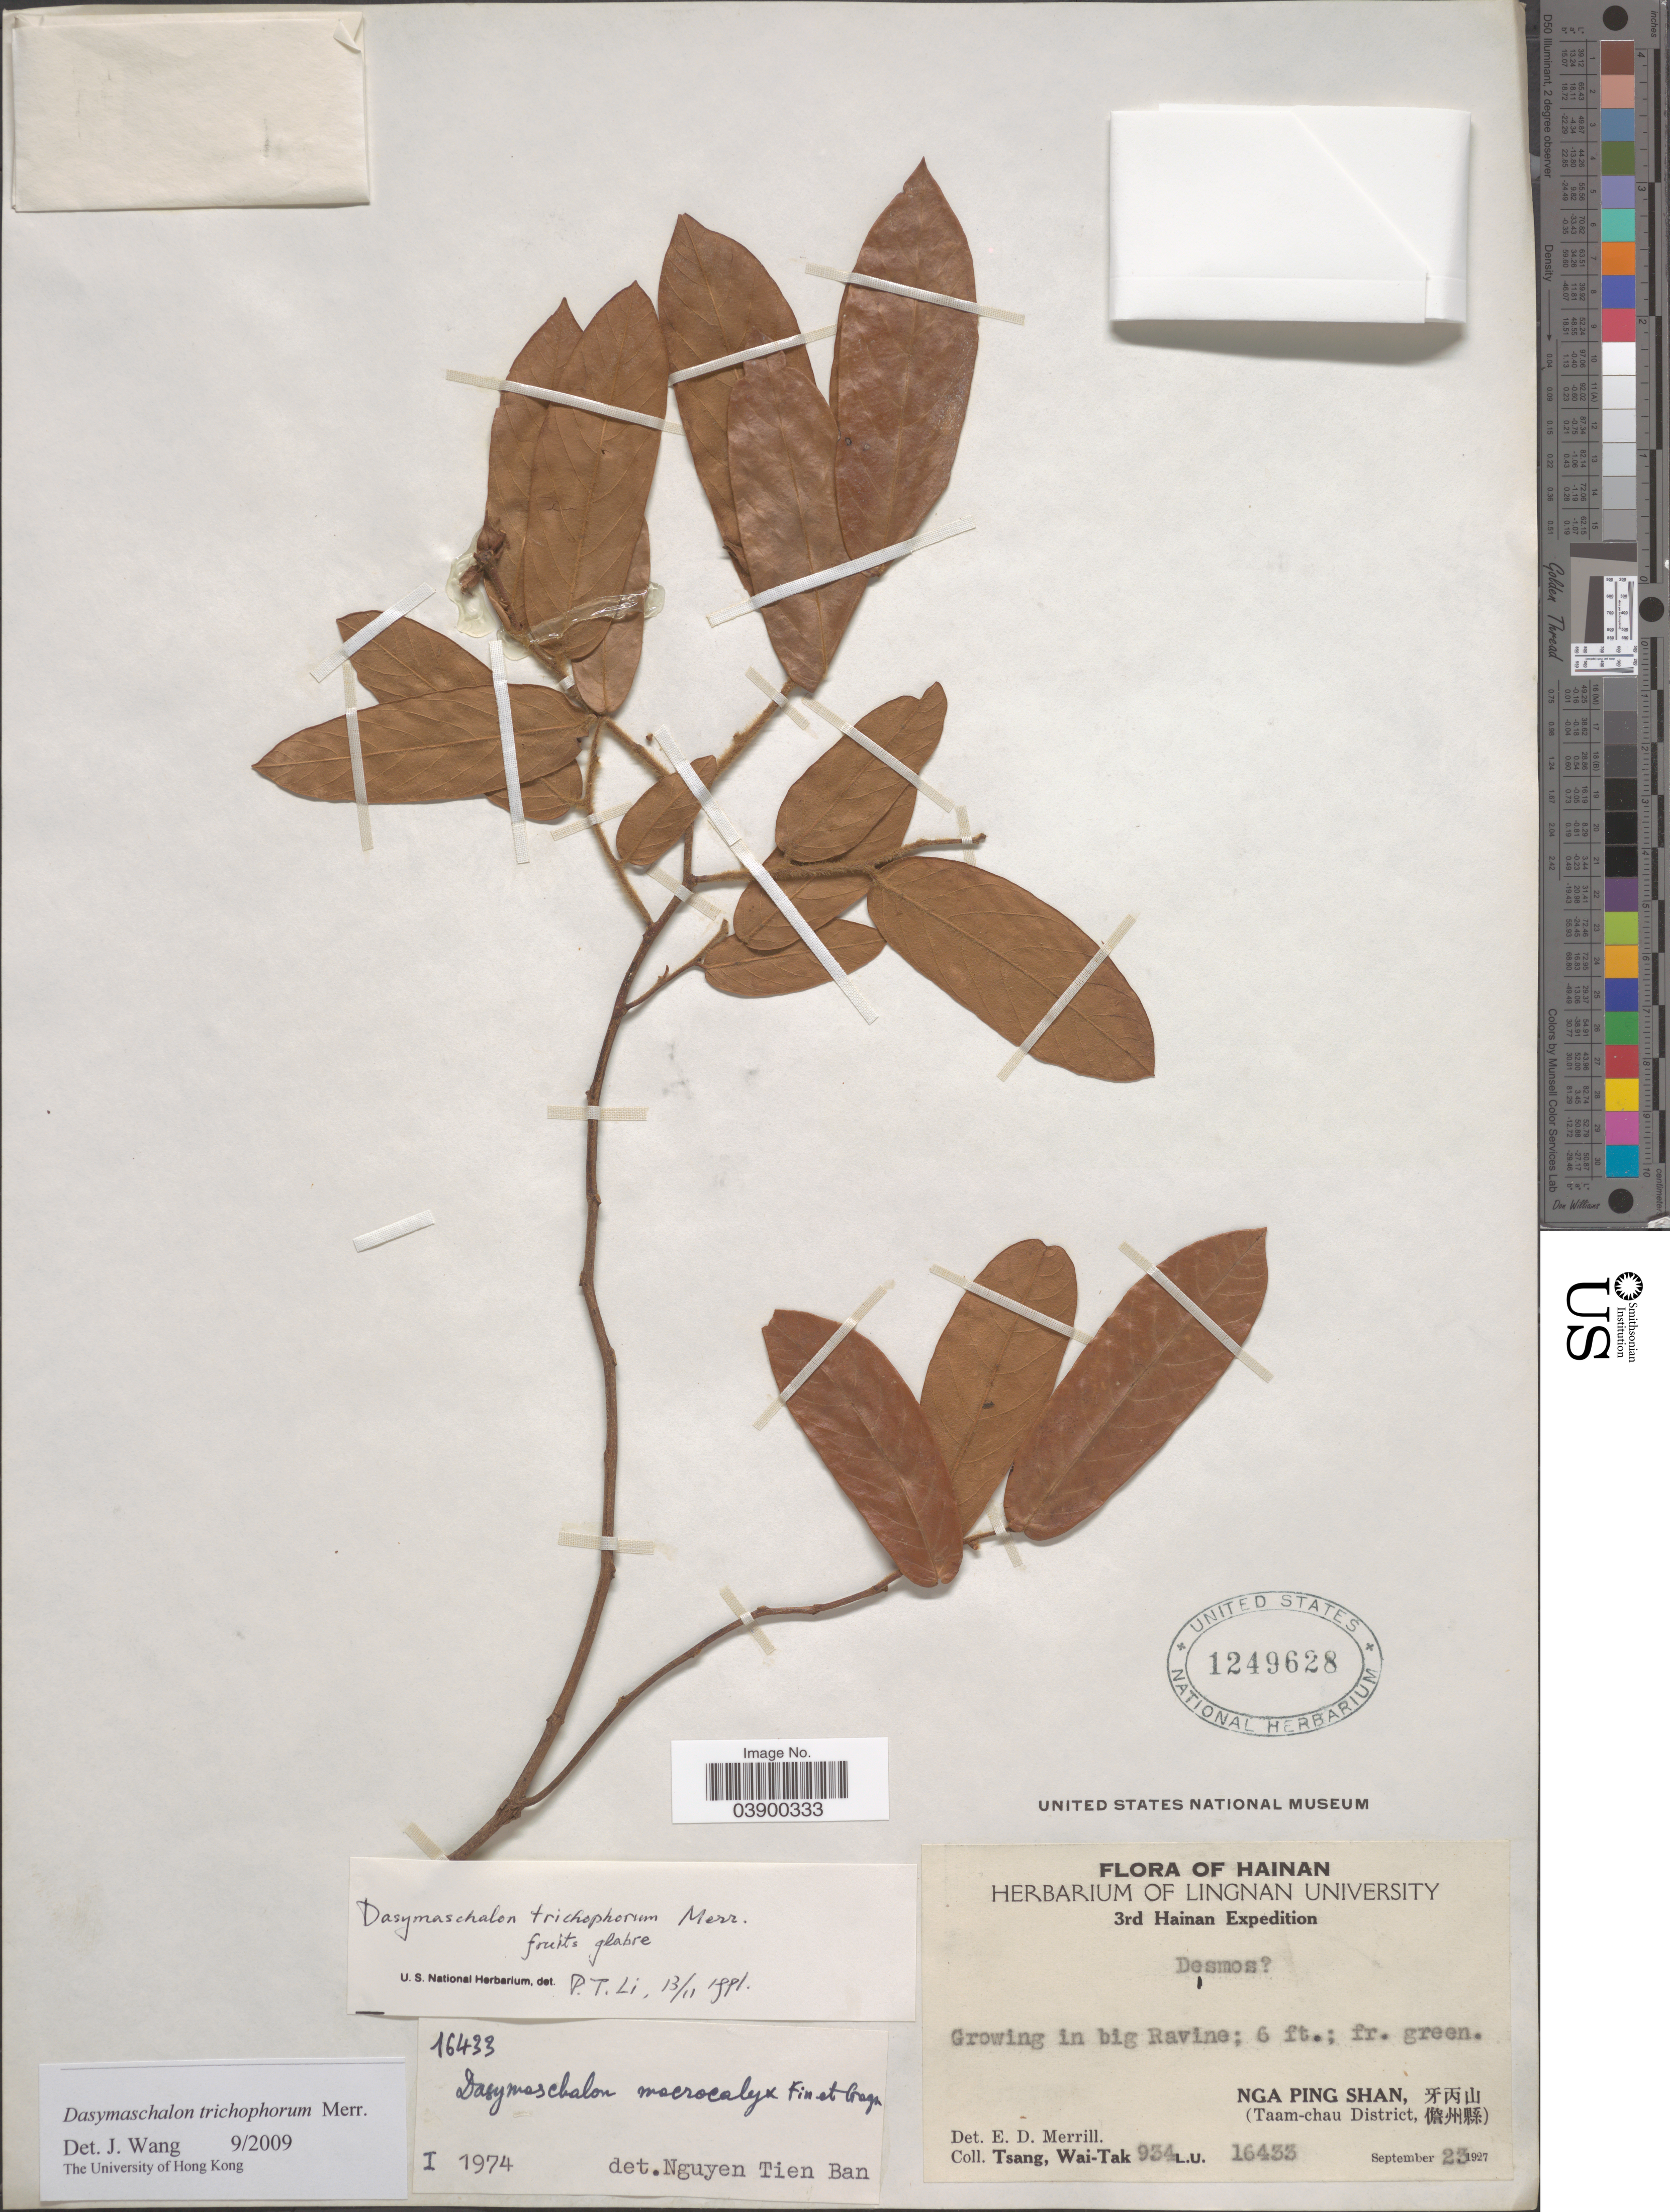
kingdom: Plantae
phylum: Tracheophyta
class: Magnoliopsida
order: Magnoliales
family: Annonaceae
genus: Dasymaschalon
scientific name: Dasymaschalon trichophorum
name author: Merr.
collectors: W. T. Tsang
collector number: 934LU16433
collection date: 1927-09-23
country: China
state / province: Hainan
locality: Nga Ping Shan, X. (Taam-chau District, X).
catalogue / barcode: US 1249628